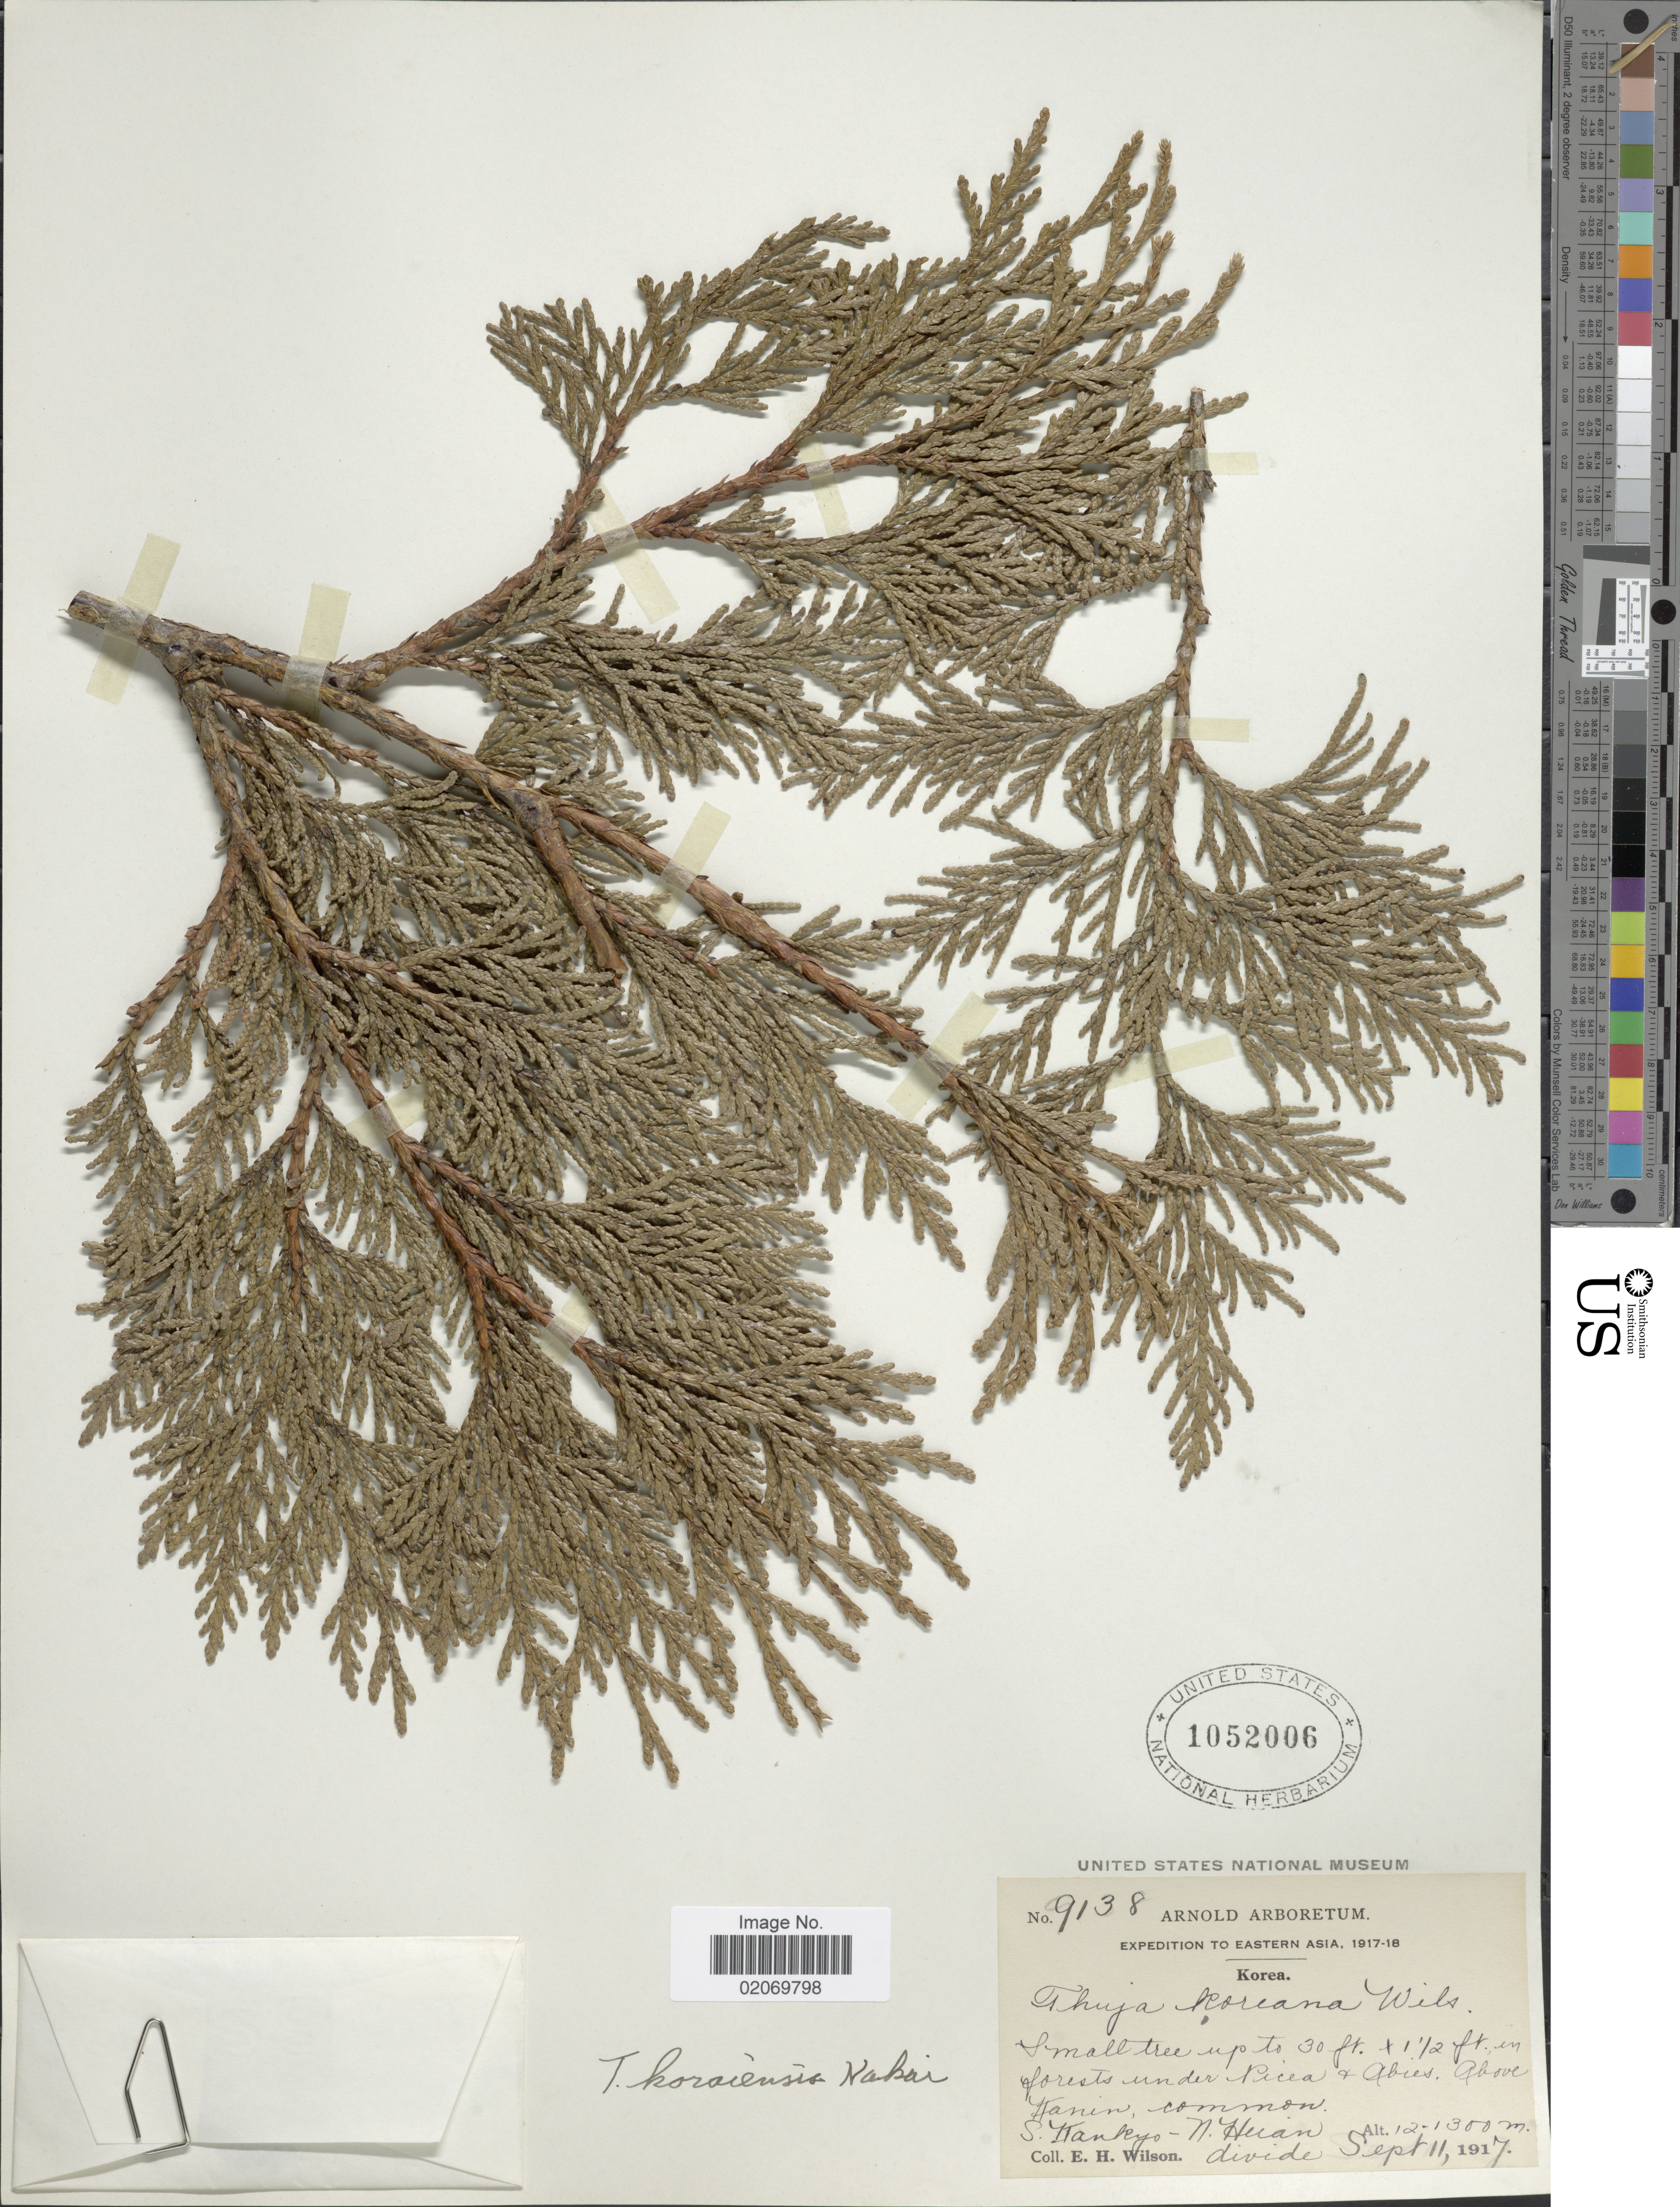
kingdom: Plantae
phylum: Tracheophyta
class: Pinopsida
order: Pinales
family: Cupressaceae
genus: Thuja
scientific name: Thuja koraiensis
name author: Nakai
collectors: E. Wilson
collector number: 9138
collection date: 1917-09-11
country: North Korea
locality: Eastern Asia, Above Kanin. S. Kankyo - N. Heian divide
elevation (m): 1200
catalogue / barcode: US 1052006